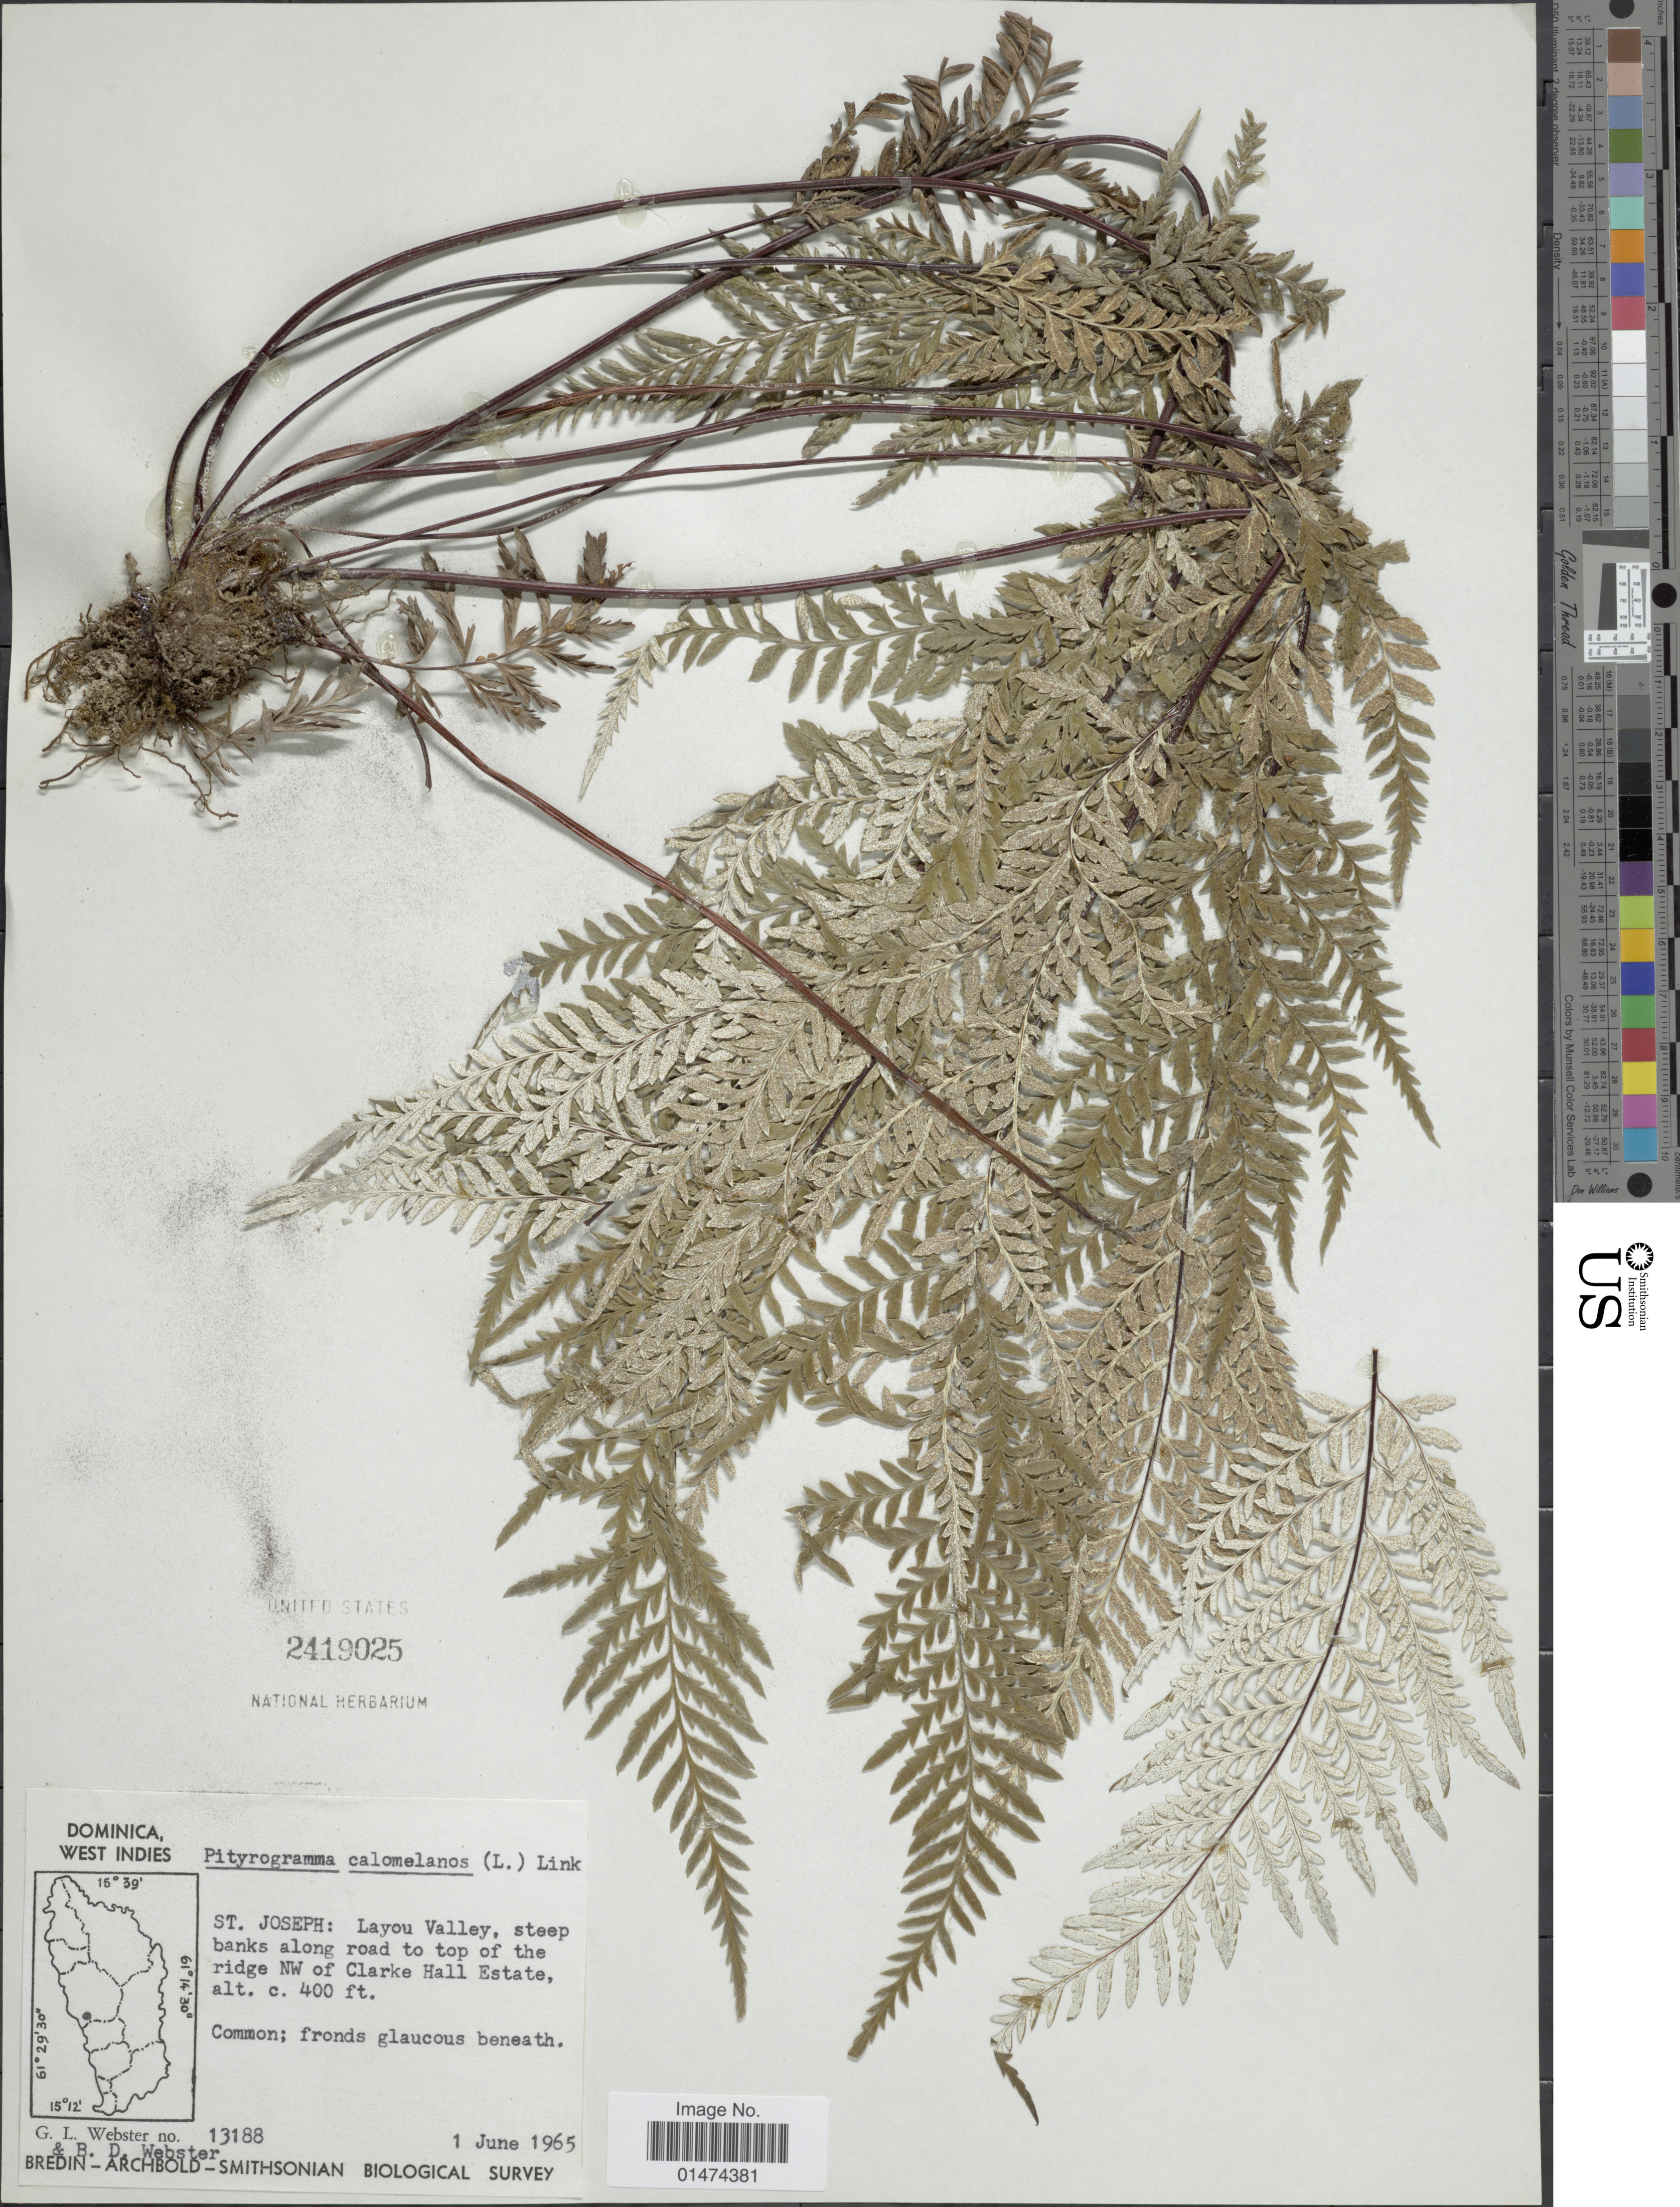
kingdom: Plantae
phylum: Tracheophyta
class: Polypodiopsida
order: Polypodiales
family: Pteridaceae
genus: Pityrogramma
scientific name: Pityrogramma calomelanos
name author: (L.) Link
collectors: G. L. Webster & B. D. Webster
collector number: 13188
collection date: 1965-06-01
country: Dominica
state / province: St. Joseph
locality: Layou Valley, steep banks along road to top of the ridge NW of Clarke Hall Estate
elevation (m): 122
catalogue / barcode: US 2419025